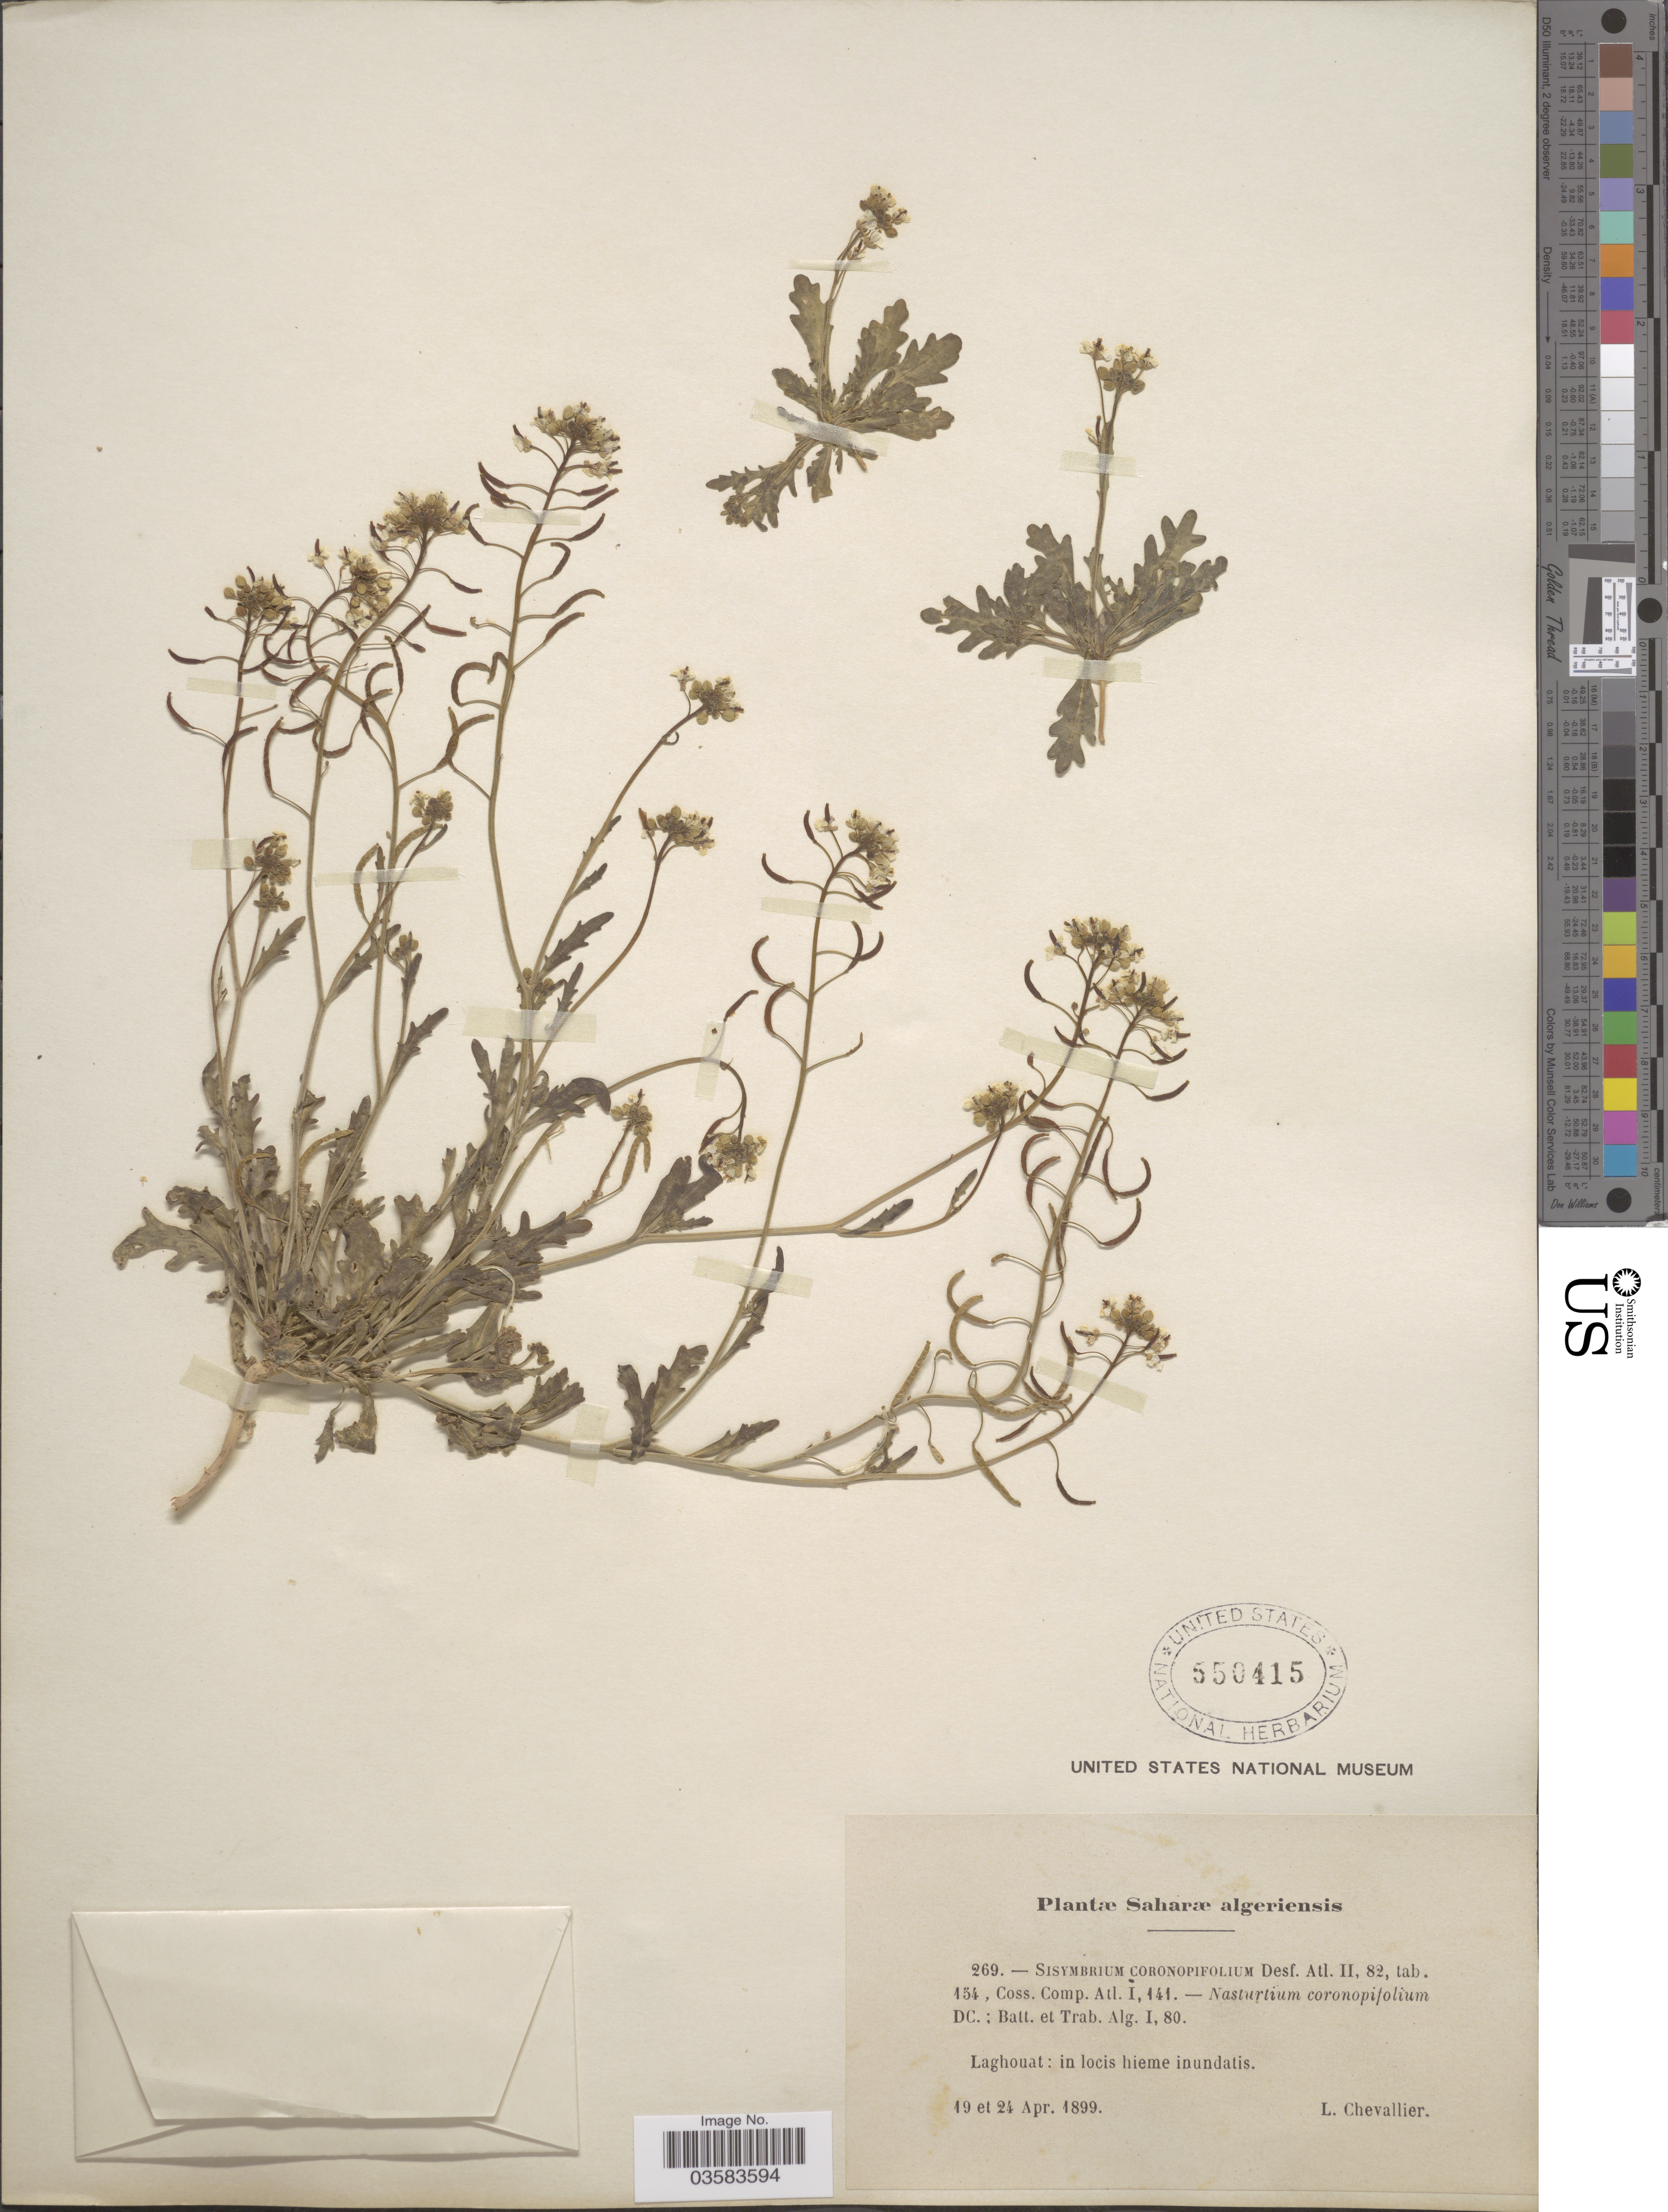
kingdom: Plantae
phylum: Tracheophyta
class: Magnoliopsida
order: Brassicales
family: Brassicaceae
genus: Sisymbrium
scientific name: Sisymbrium coronopifolium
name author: Desf.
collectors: L. Chevallier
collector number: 269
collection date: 1899-04-19/1899-04-24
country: Algeria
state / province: Laghouat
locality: Saharæ algeriensis. In locis hieme inundatis.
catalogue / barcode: US 550415